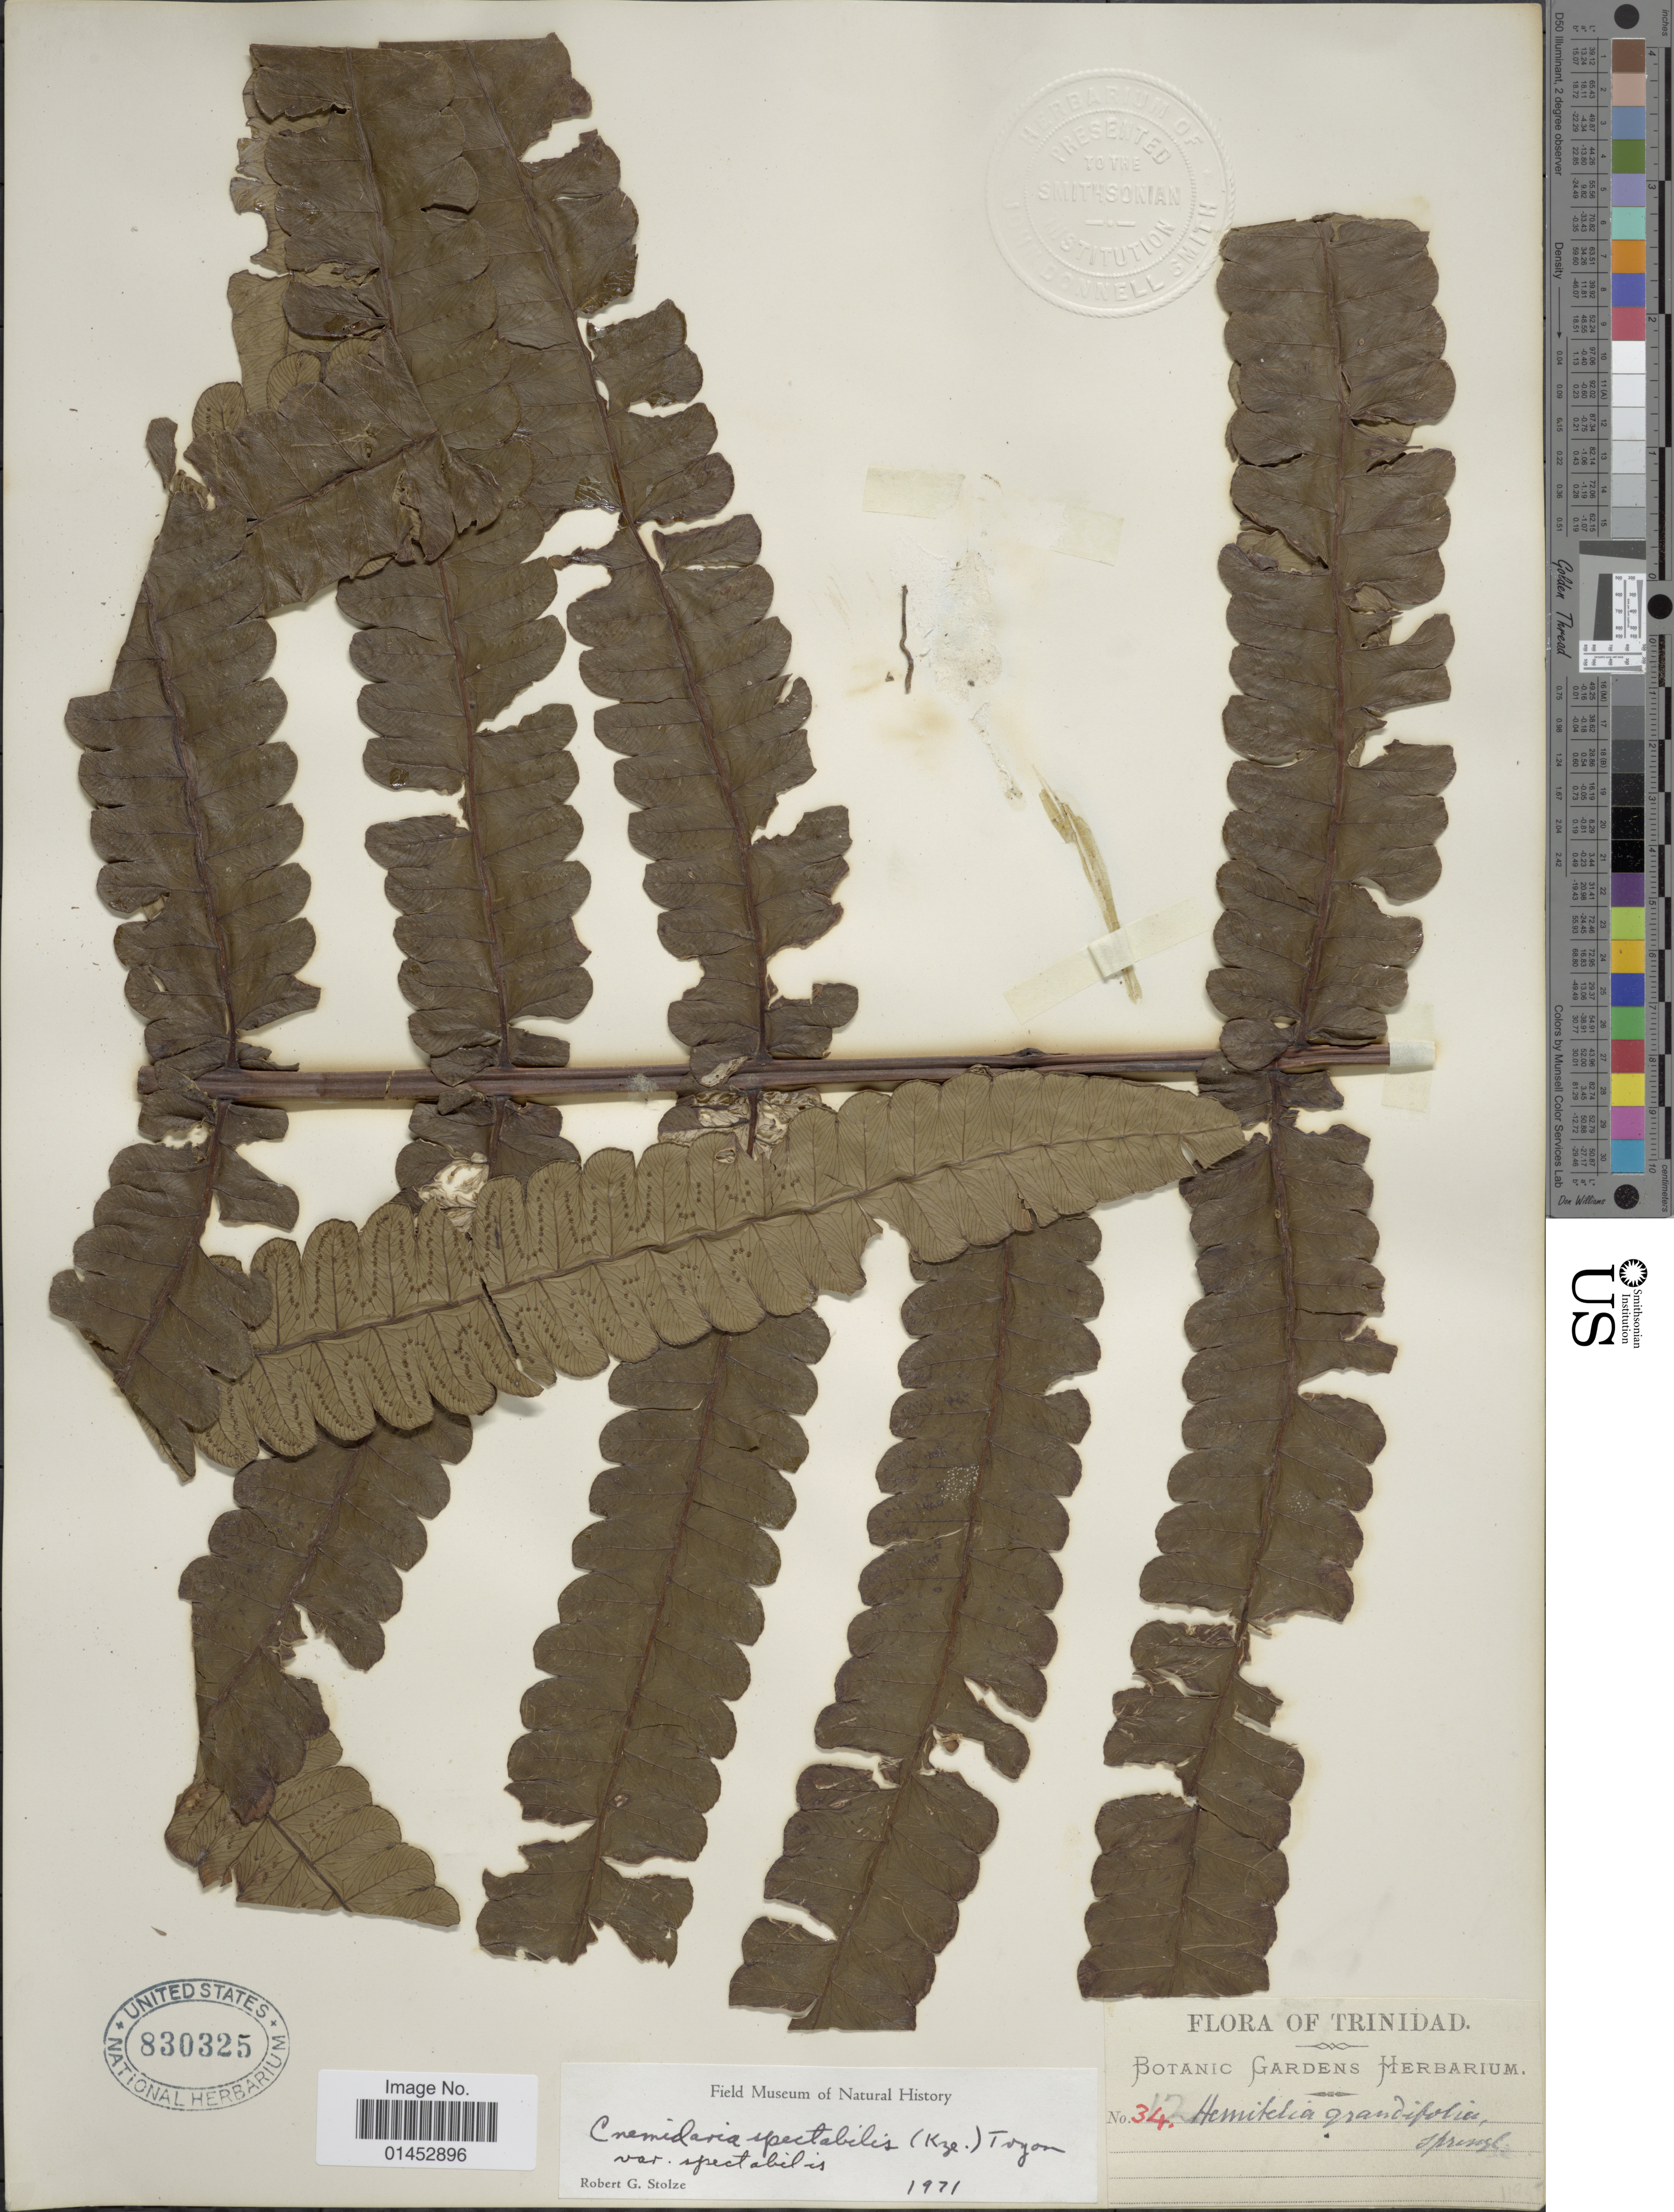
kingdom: Plantae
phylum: Tracheophyta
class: Polypodiopsida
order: Cyatheales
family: Cyatheaceae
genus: Cyathea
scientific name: Cyathea spectabilis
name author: (Kunze) Domin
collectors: Botanic Gardens Herbarium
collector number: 34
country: Trinidad and Tobago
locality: Trinidad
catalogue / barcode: US 830325